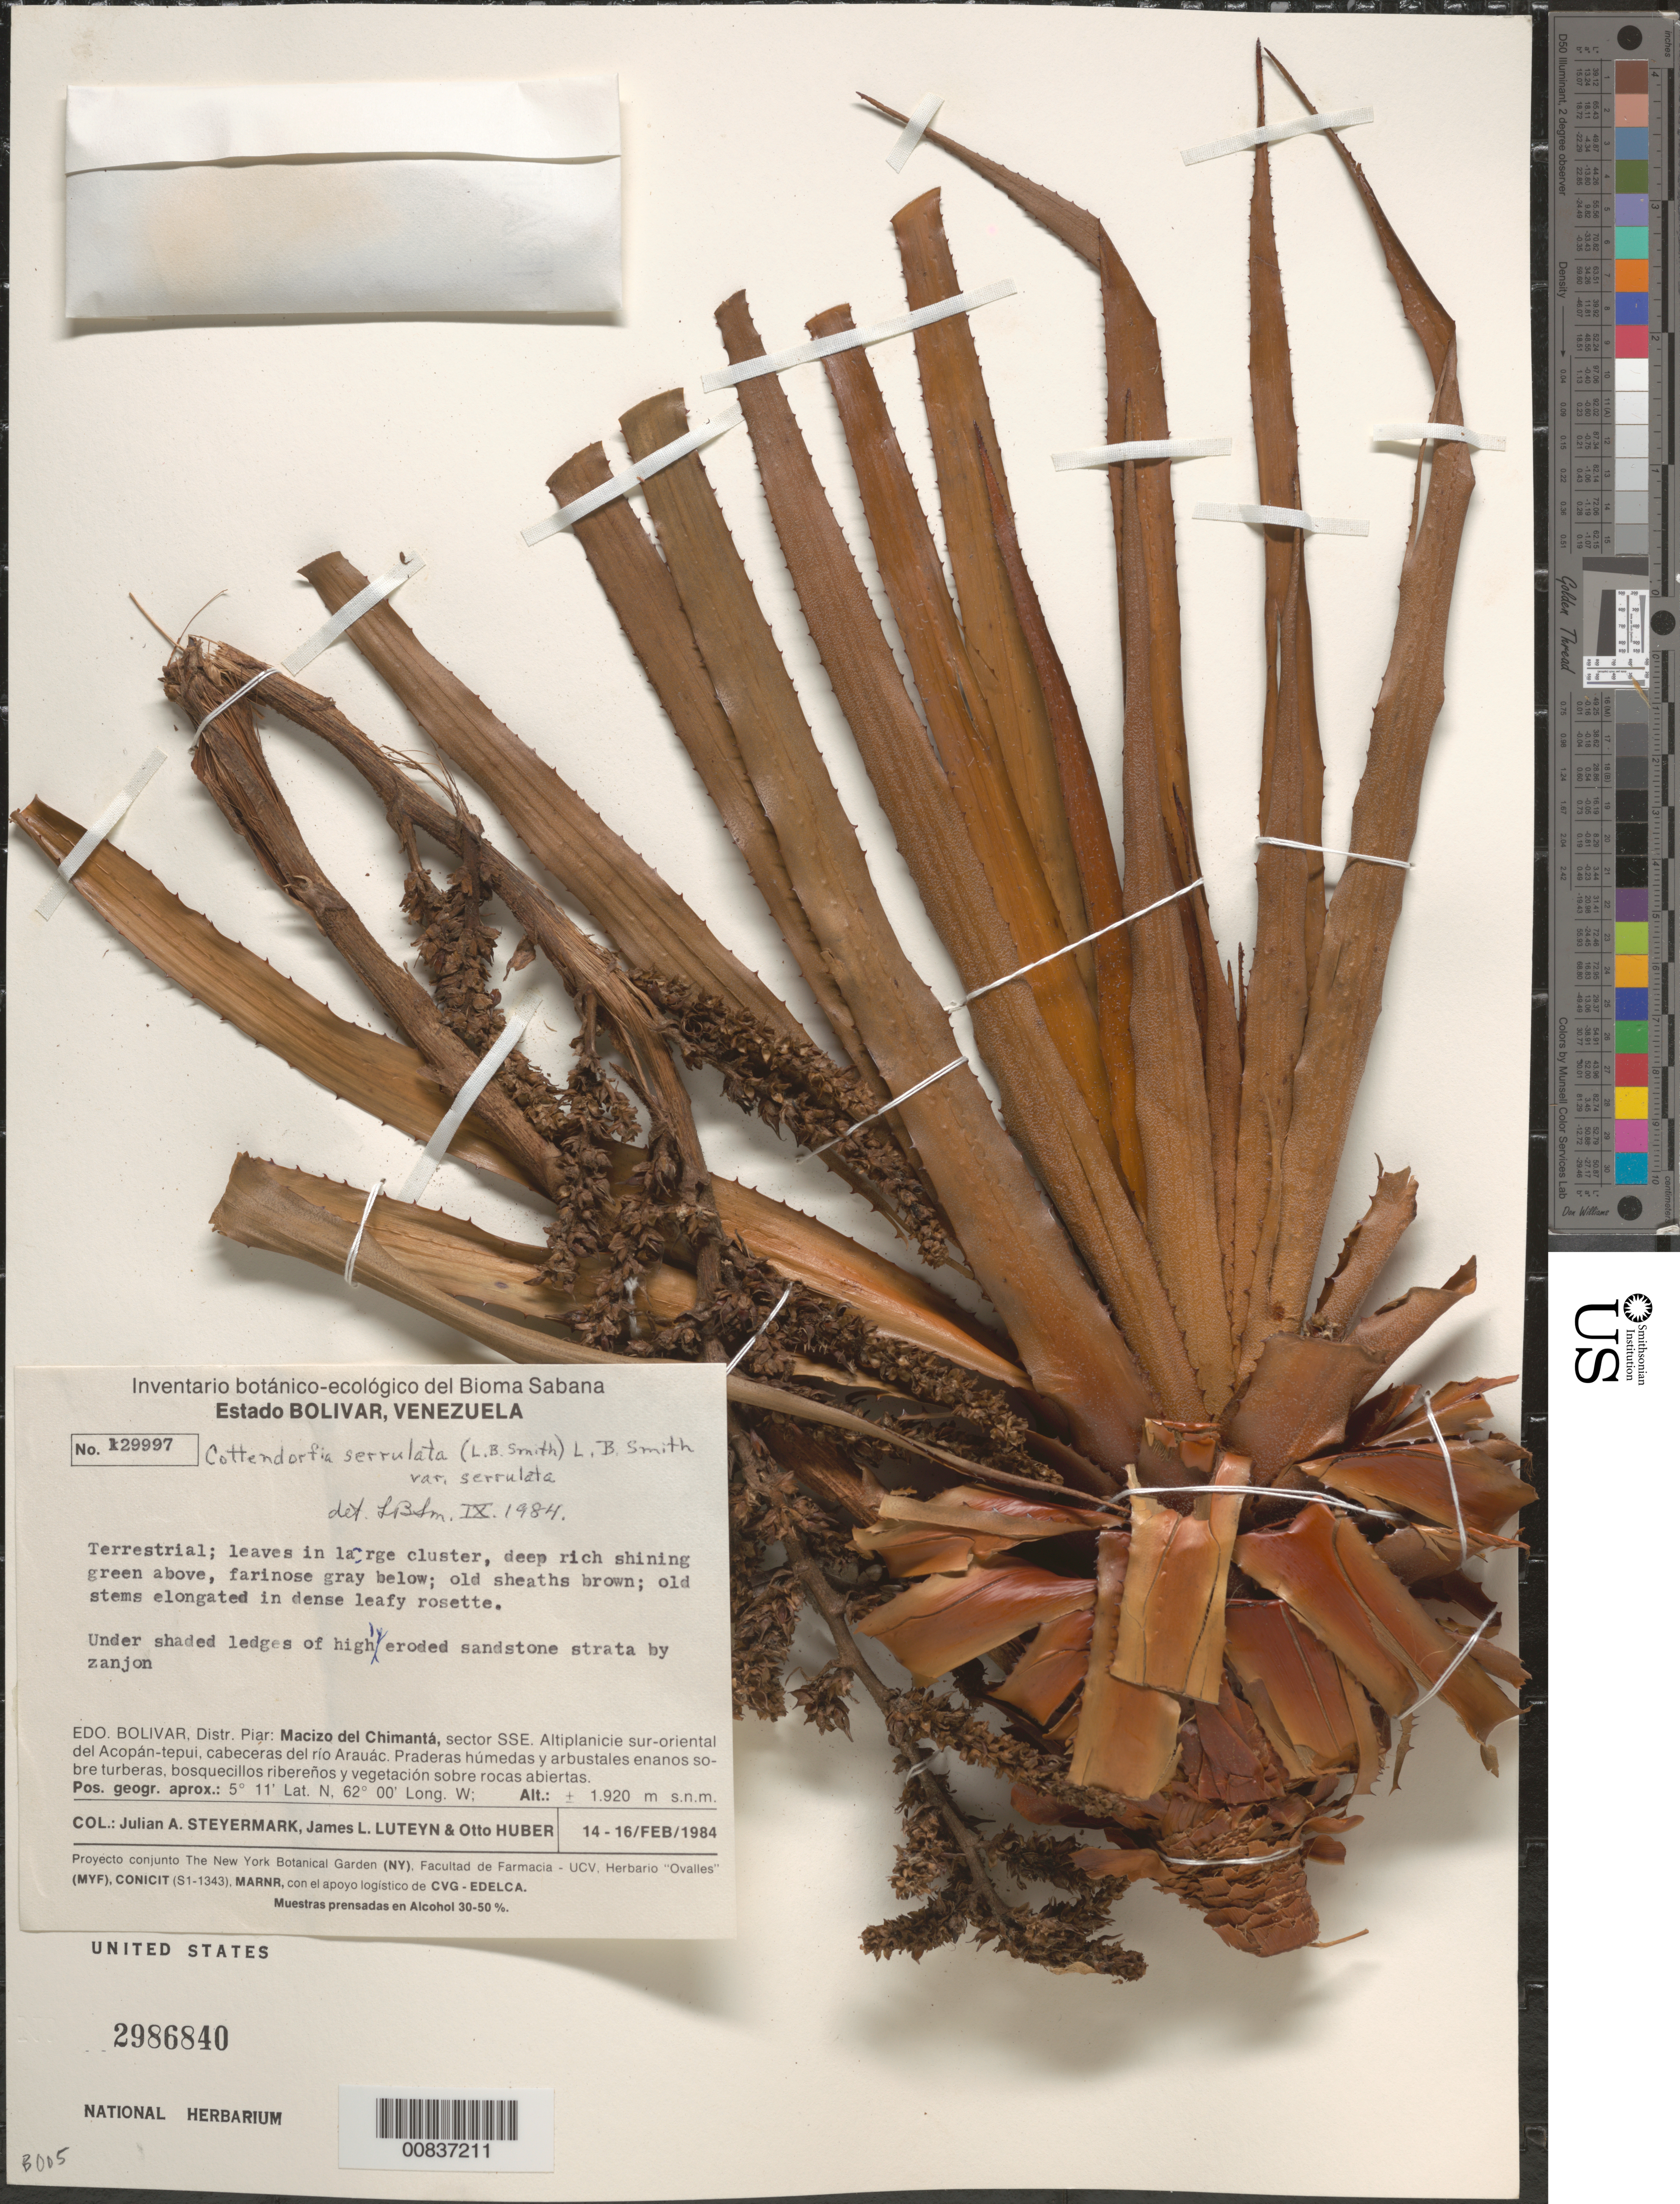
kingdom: Plantae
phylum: Tracheophyta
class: Liliopsida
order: Poales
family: Bromeliaceae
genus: Lindmania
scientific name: Lindmania serrulata var. serrulata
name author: L.B. Sm.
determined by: Smith, Lyman B., (US), NMNH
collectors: J. Steyermark, J. L. Luteyn & O. Huber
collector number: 129997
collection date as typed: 14-Feb-84 to 16-Feb-84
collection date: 1984-02-14/1984-02-16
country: Venezuela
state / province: Bolívar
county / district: Piar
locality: Macizo del Chimantá, sector SSE. Altiplanicie sur-oriental del Acopán-tepuí, cabeceras del río Arauác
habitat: Under shaded ledges of highly eroded sandstone strata by zanjon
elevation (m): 1920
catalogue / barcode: US 2986840